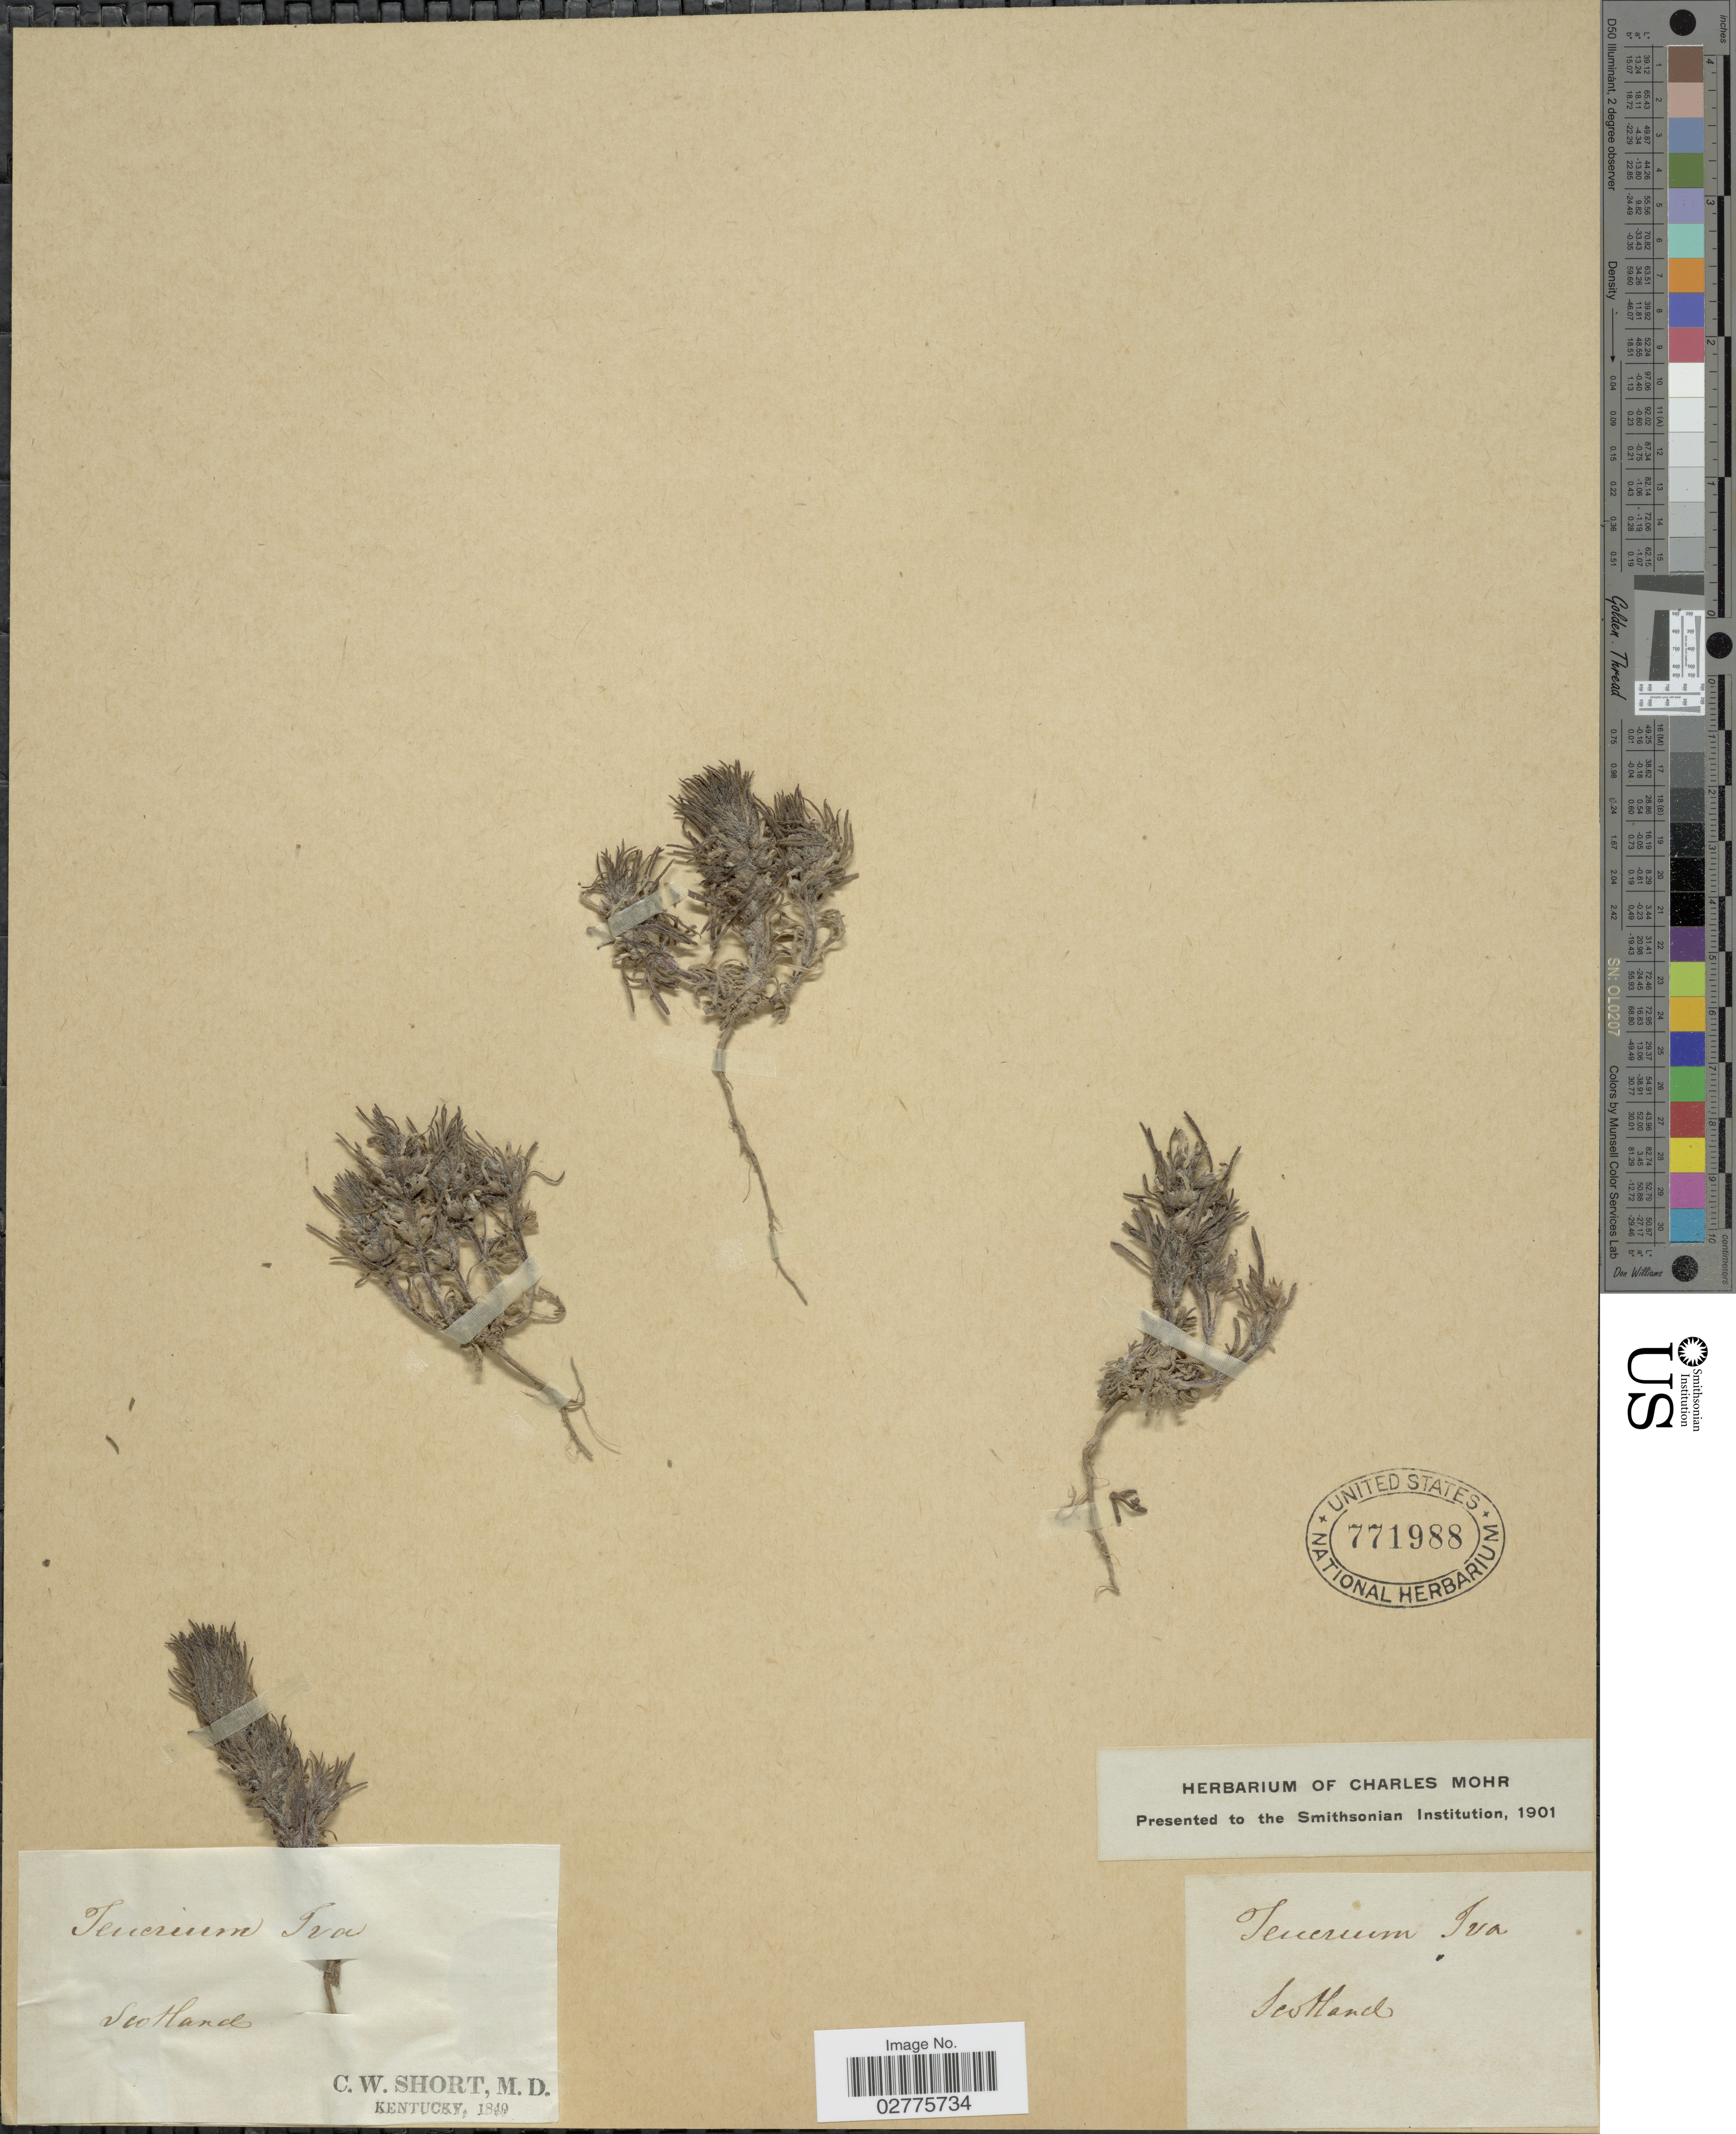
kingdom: Plantae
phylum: Tracheophyta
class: Magnoliopsida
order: Lamiales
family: Lamiaceae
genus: Teucrium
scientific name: Teucrium iva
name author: L.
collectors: C. W. Short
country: United Kingdom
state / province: Scotland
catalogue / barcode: US 771988